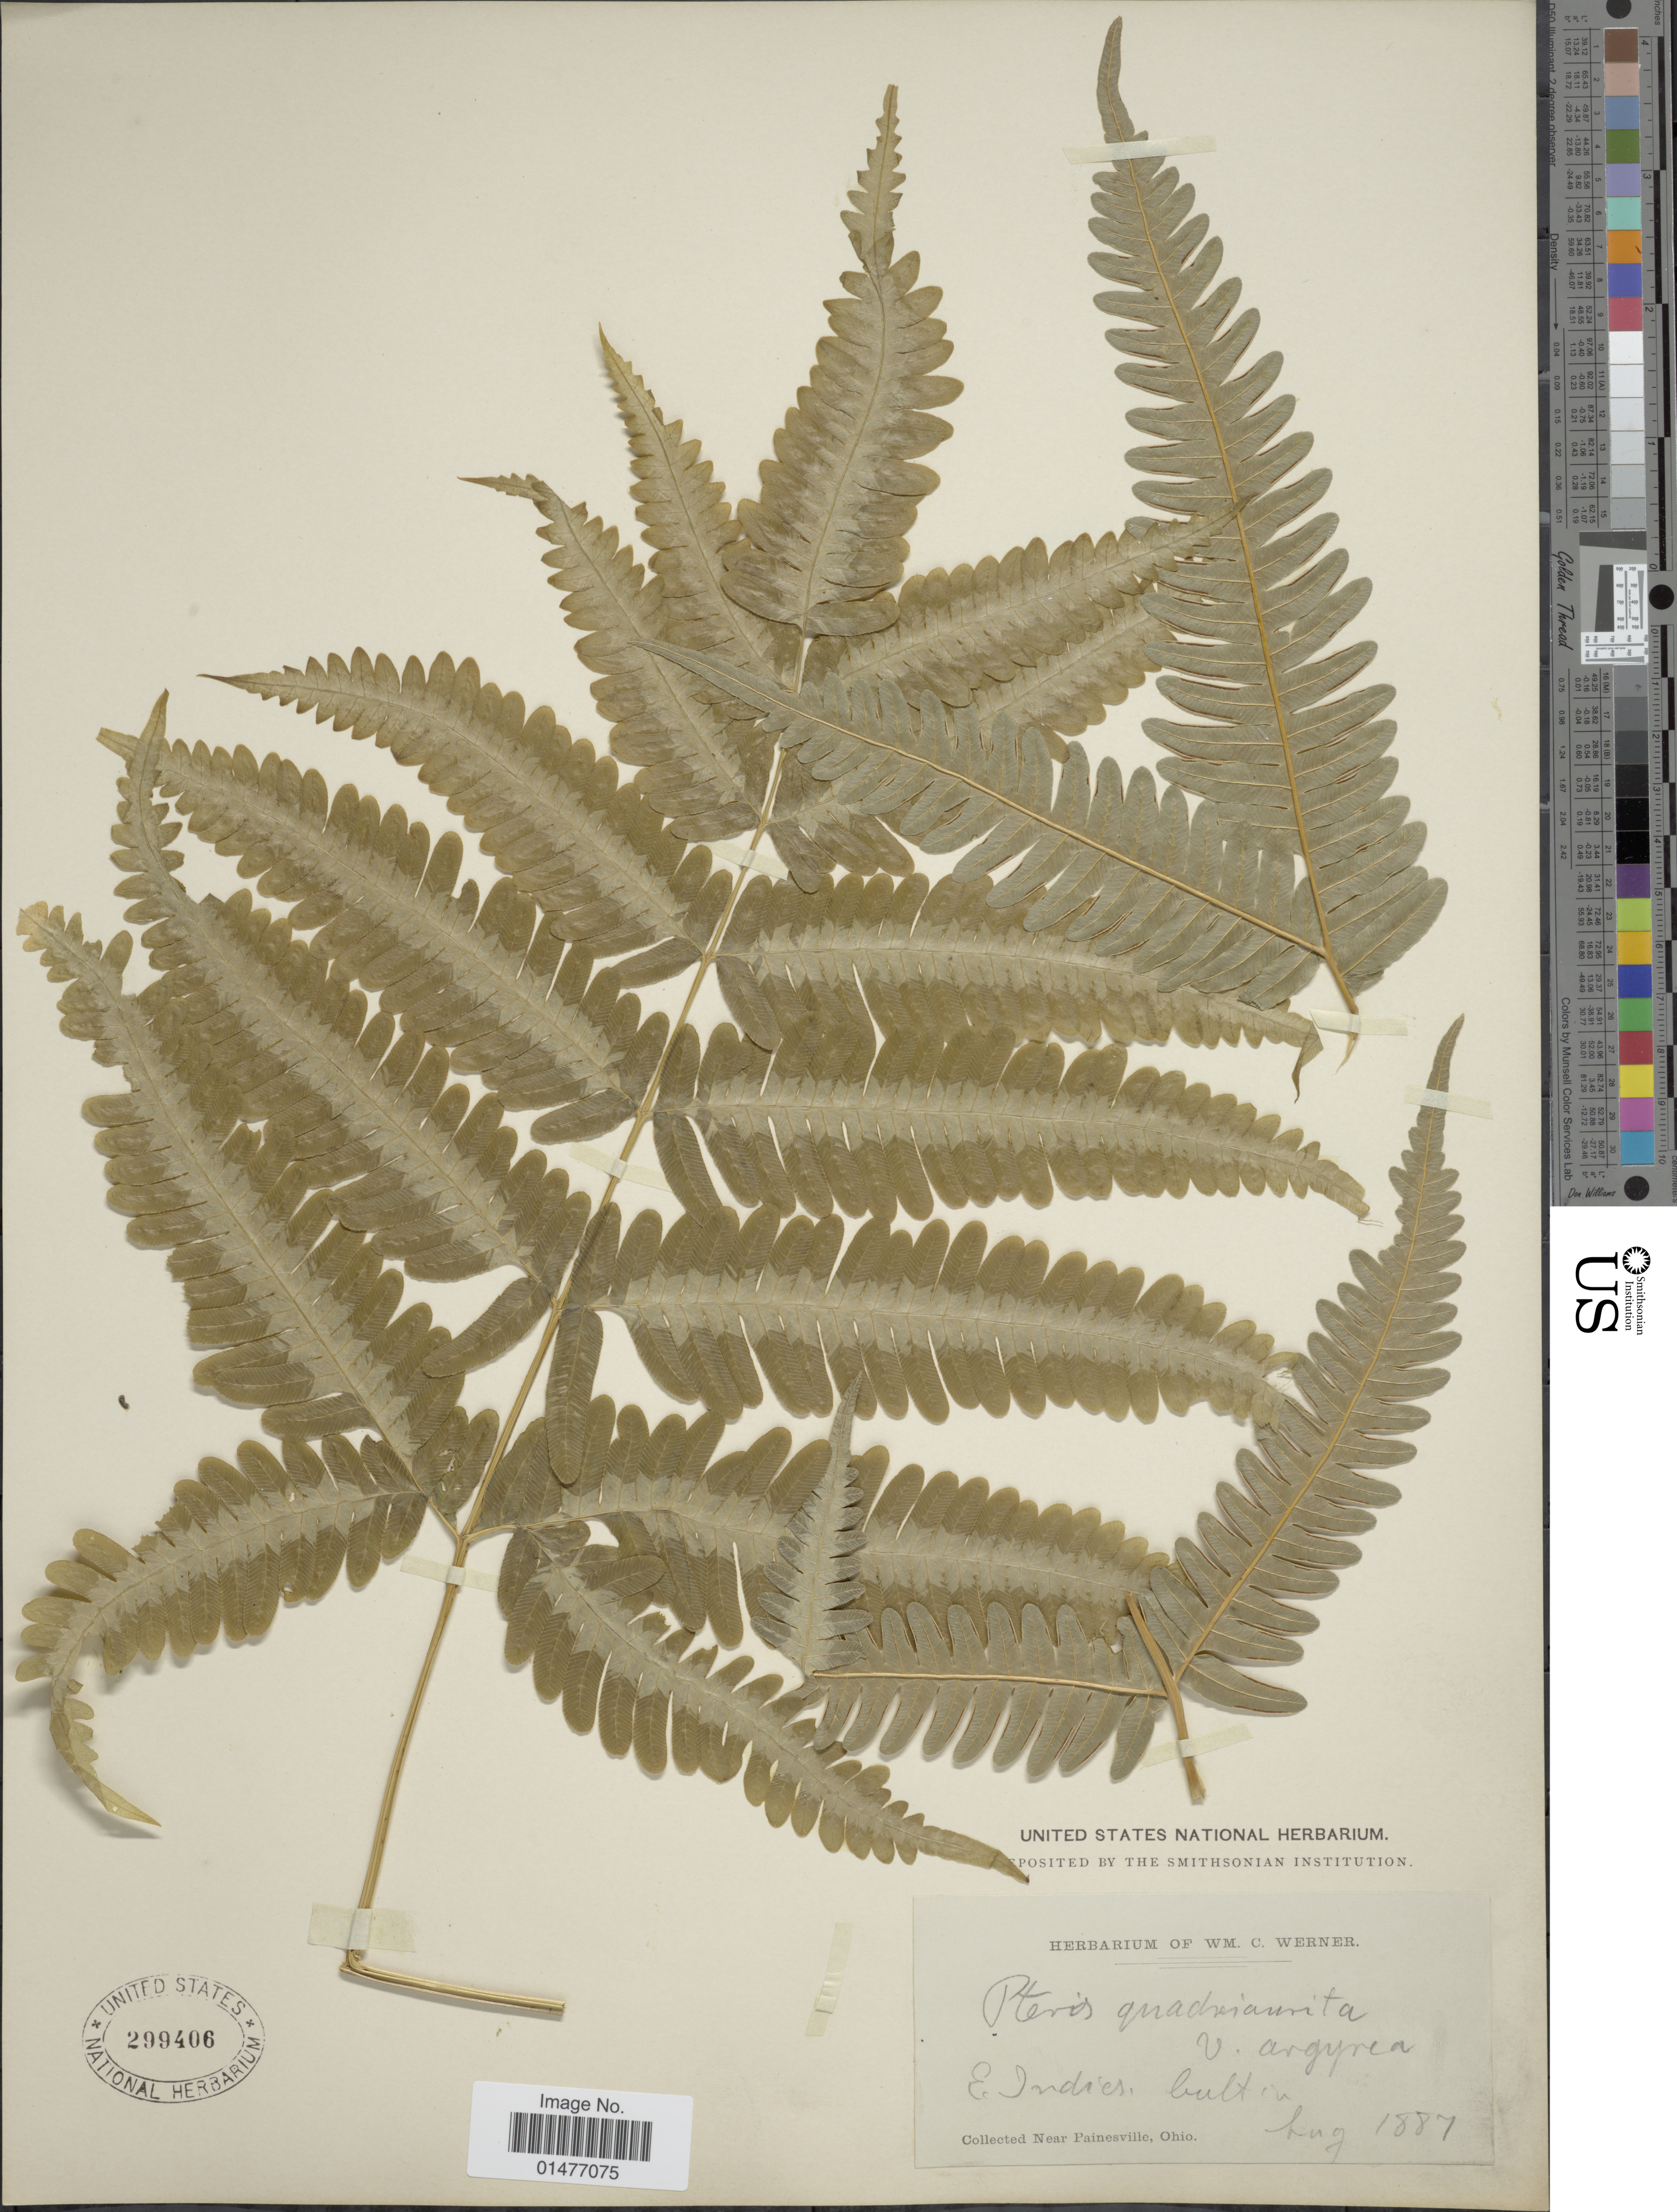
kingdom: Plantae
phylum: Tracheophyta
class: Polypodiopsida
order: Polypodiales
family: Pteridaceae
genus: Pteris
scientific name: Pteris quadriaurita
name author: Retz.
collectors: ex herb. Wm. C. Werner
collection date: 1887-08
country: United States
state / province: Ohio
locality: E. Indies. Bult in, Collected Near Painesville,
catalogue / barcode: US 299406